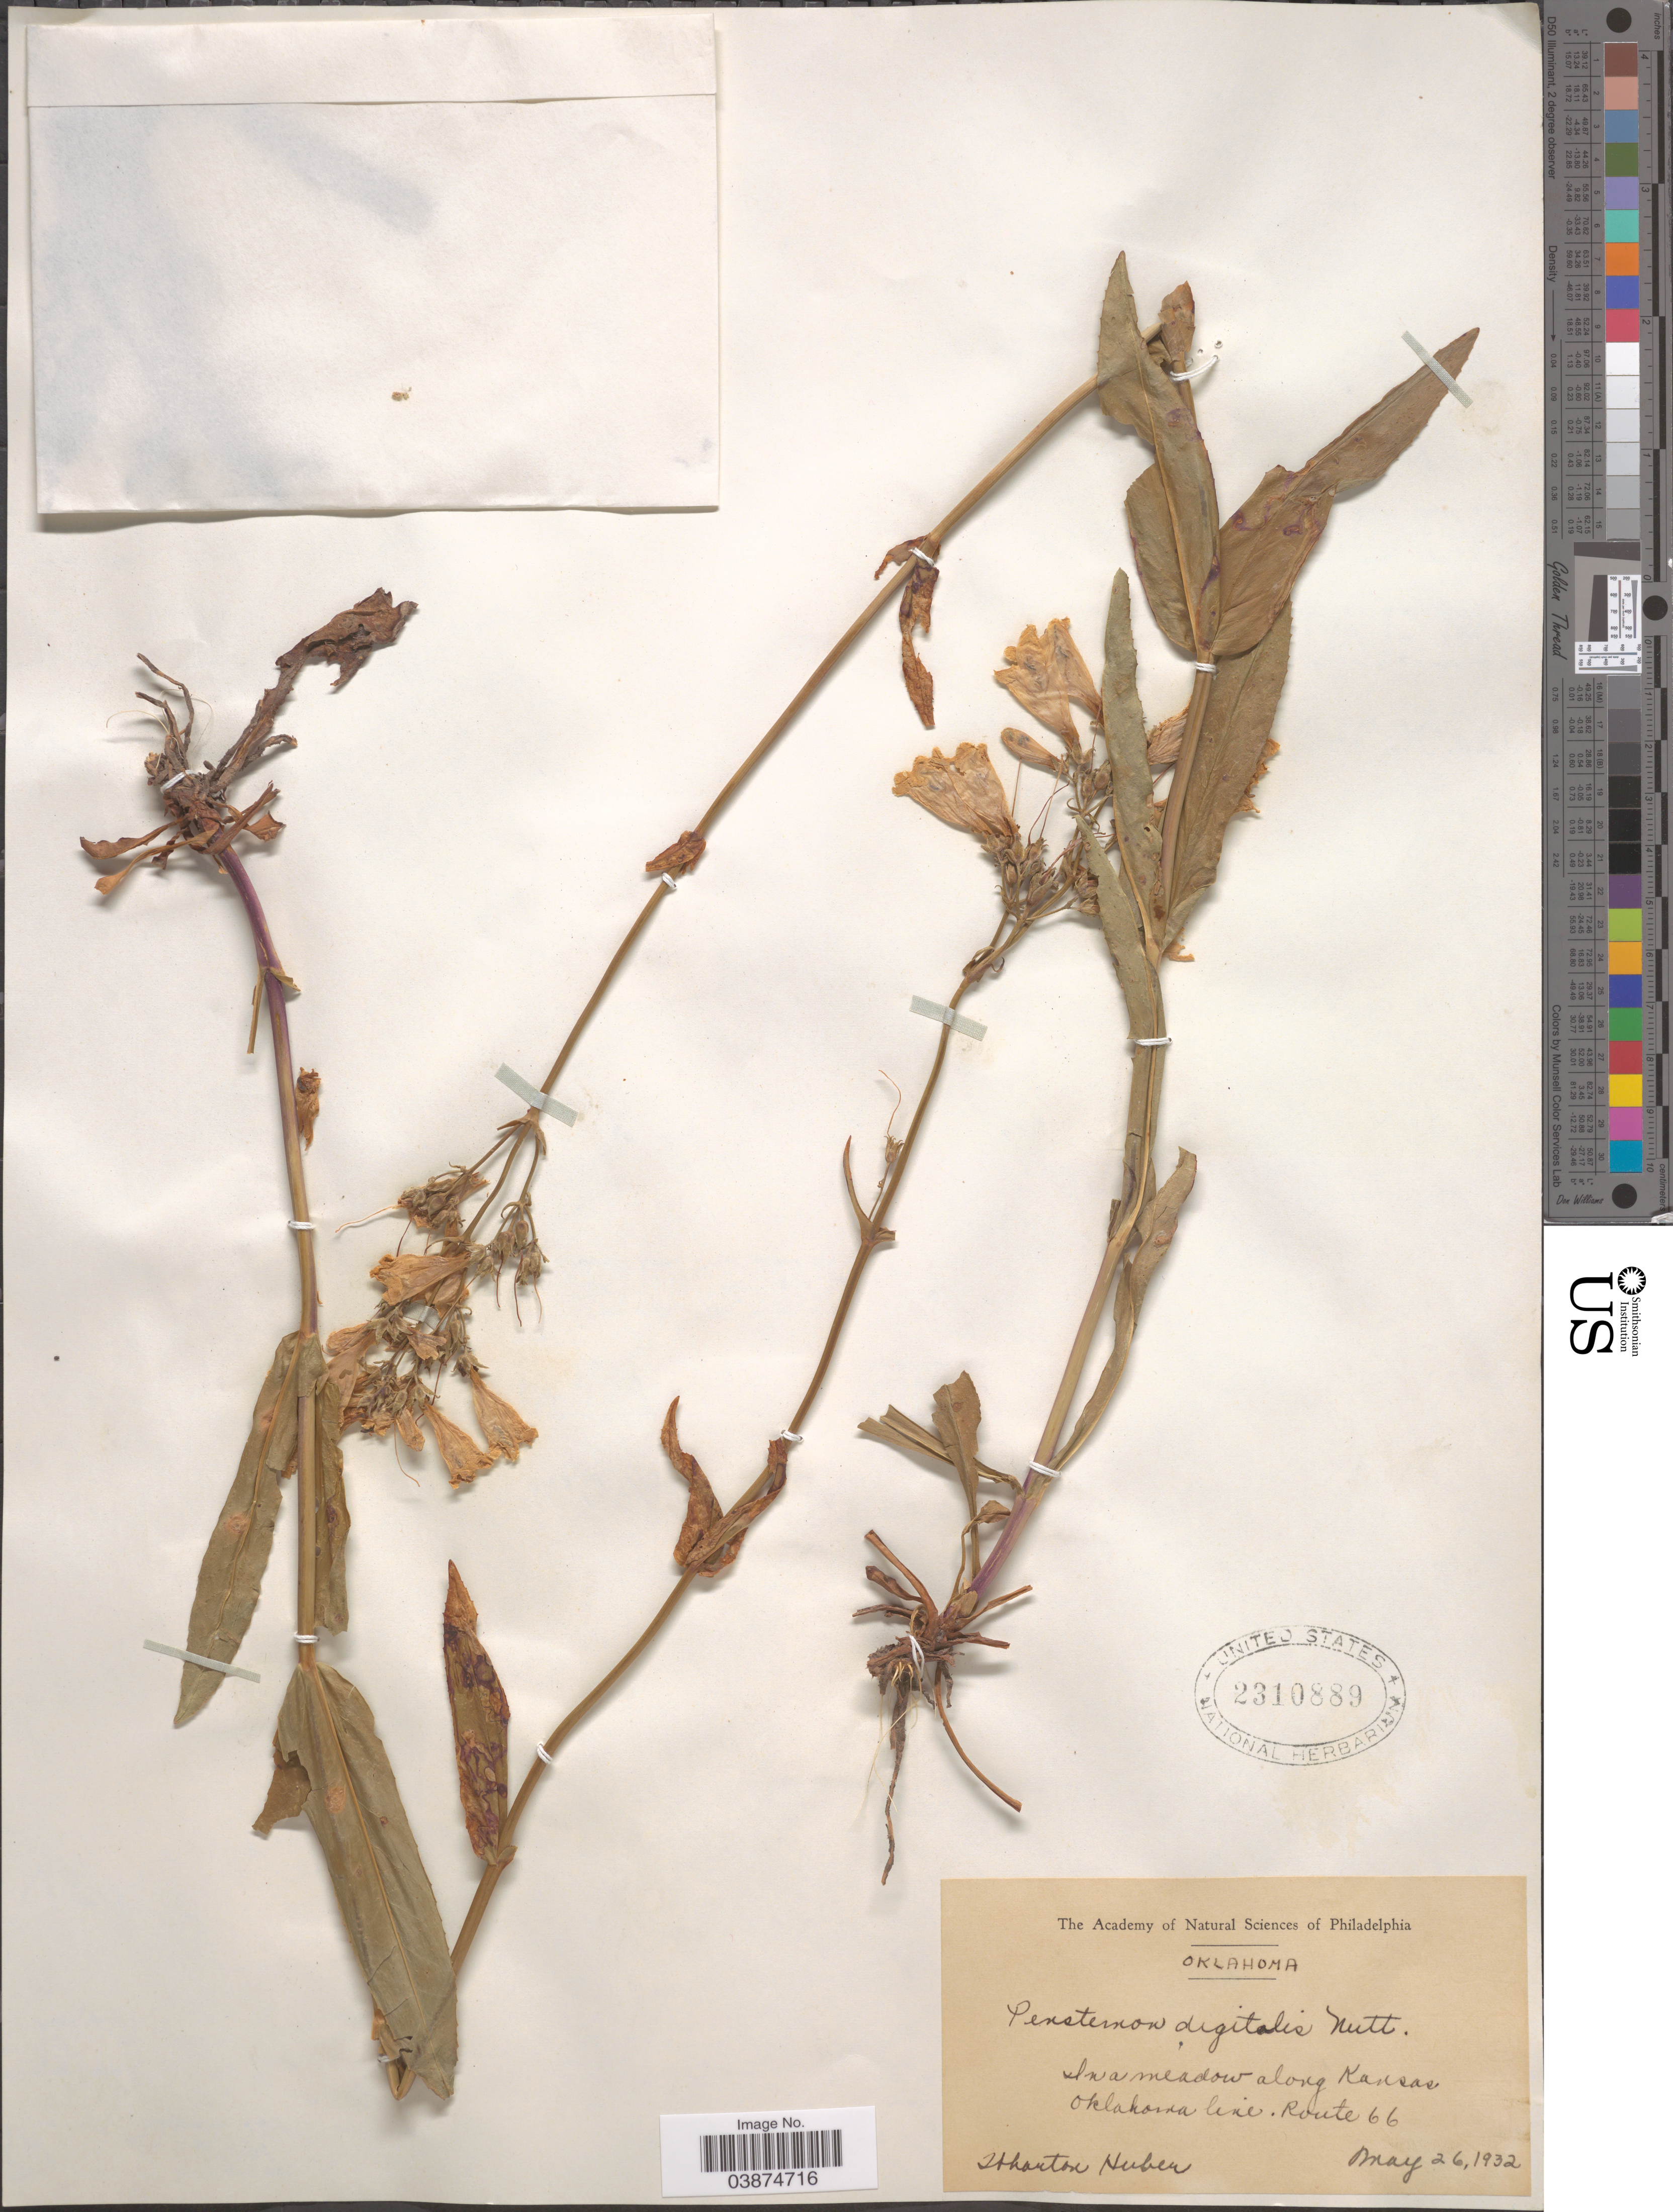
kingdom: Plantae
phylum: Tracheophyta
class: Magnoliopsida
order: Lamiales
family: Plantaginaceae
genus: Penstemon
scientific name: Penstemon digitalis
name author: Nutt. ex Sims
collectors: T. Huber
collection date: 1932-05-26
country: United States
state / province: Oklahoma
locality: In a meadow along Kansas Oklahoma line. Route 66.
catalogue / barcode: US 2310889